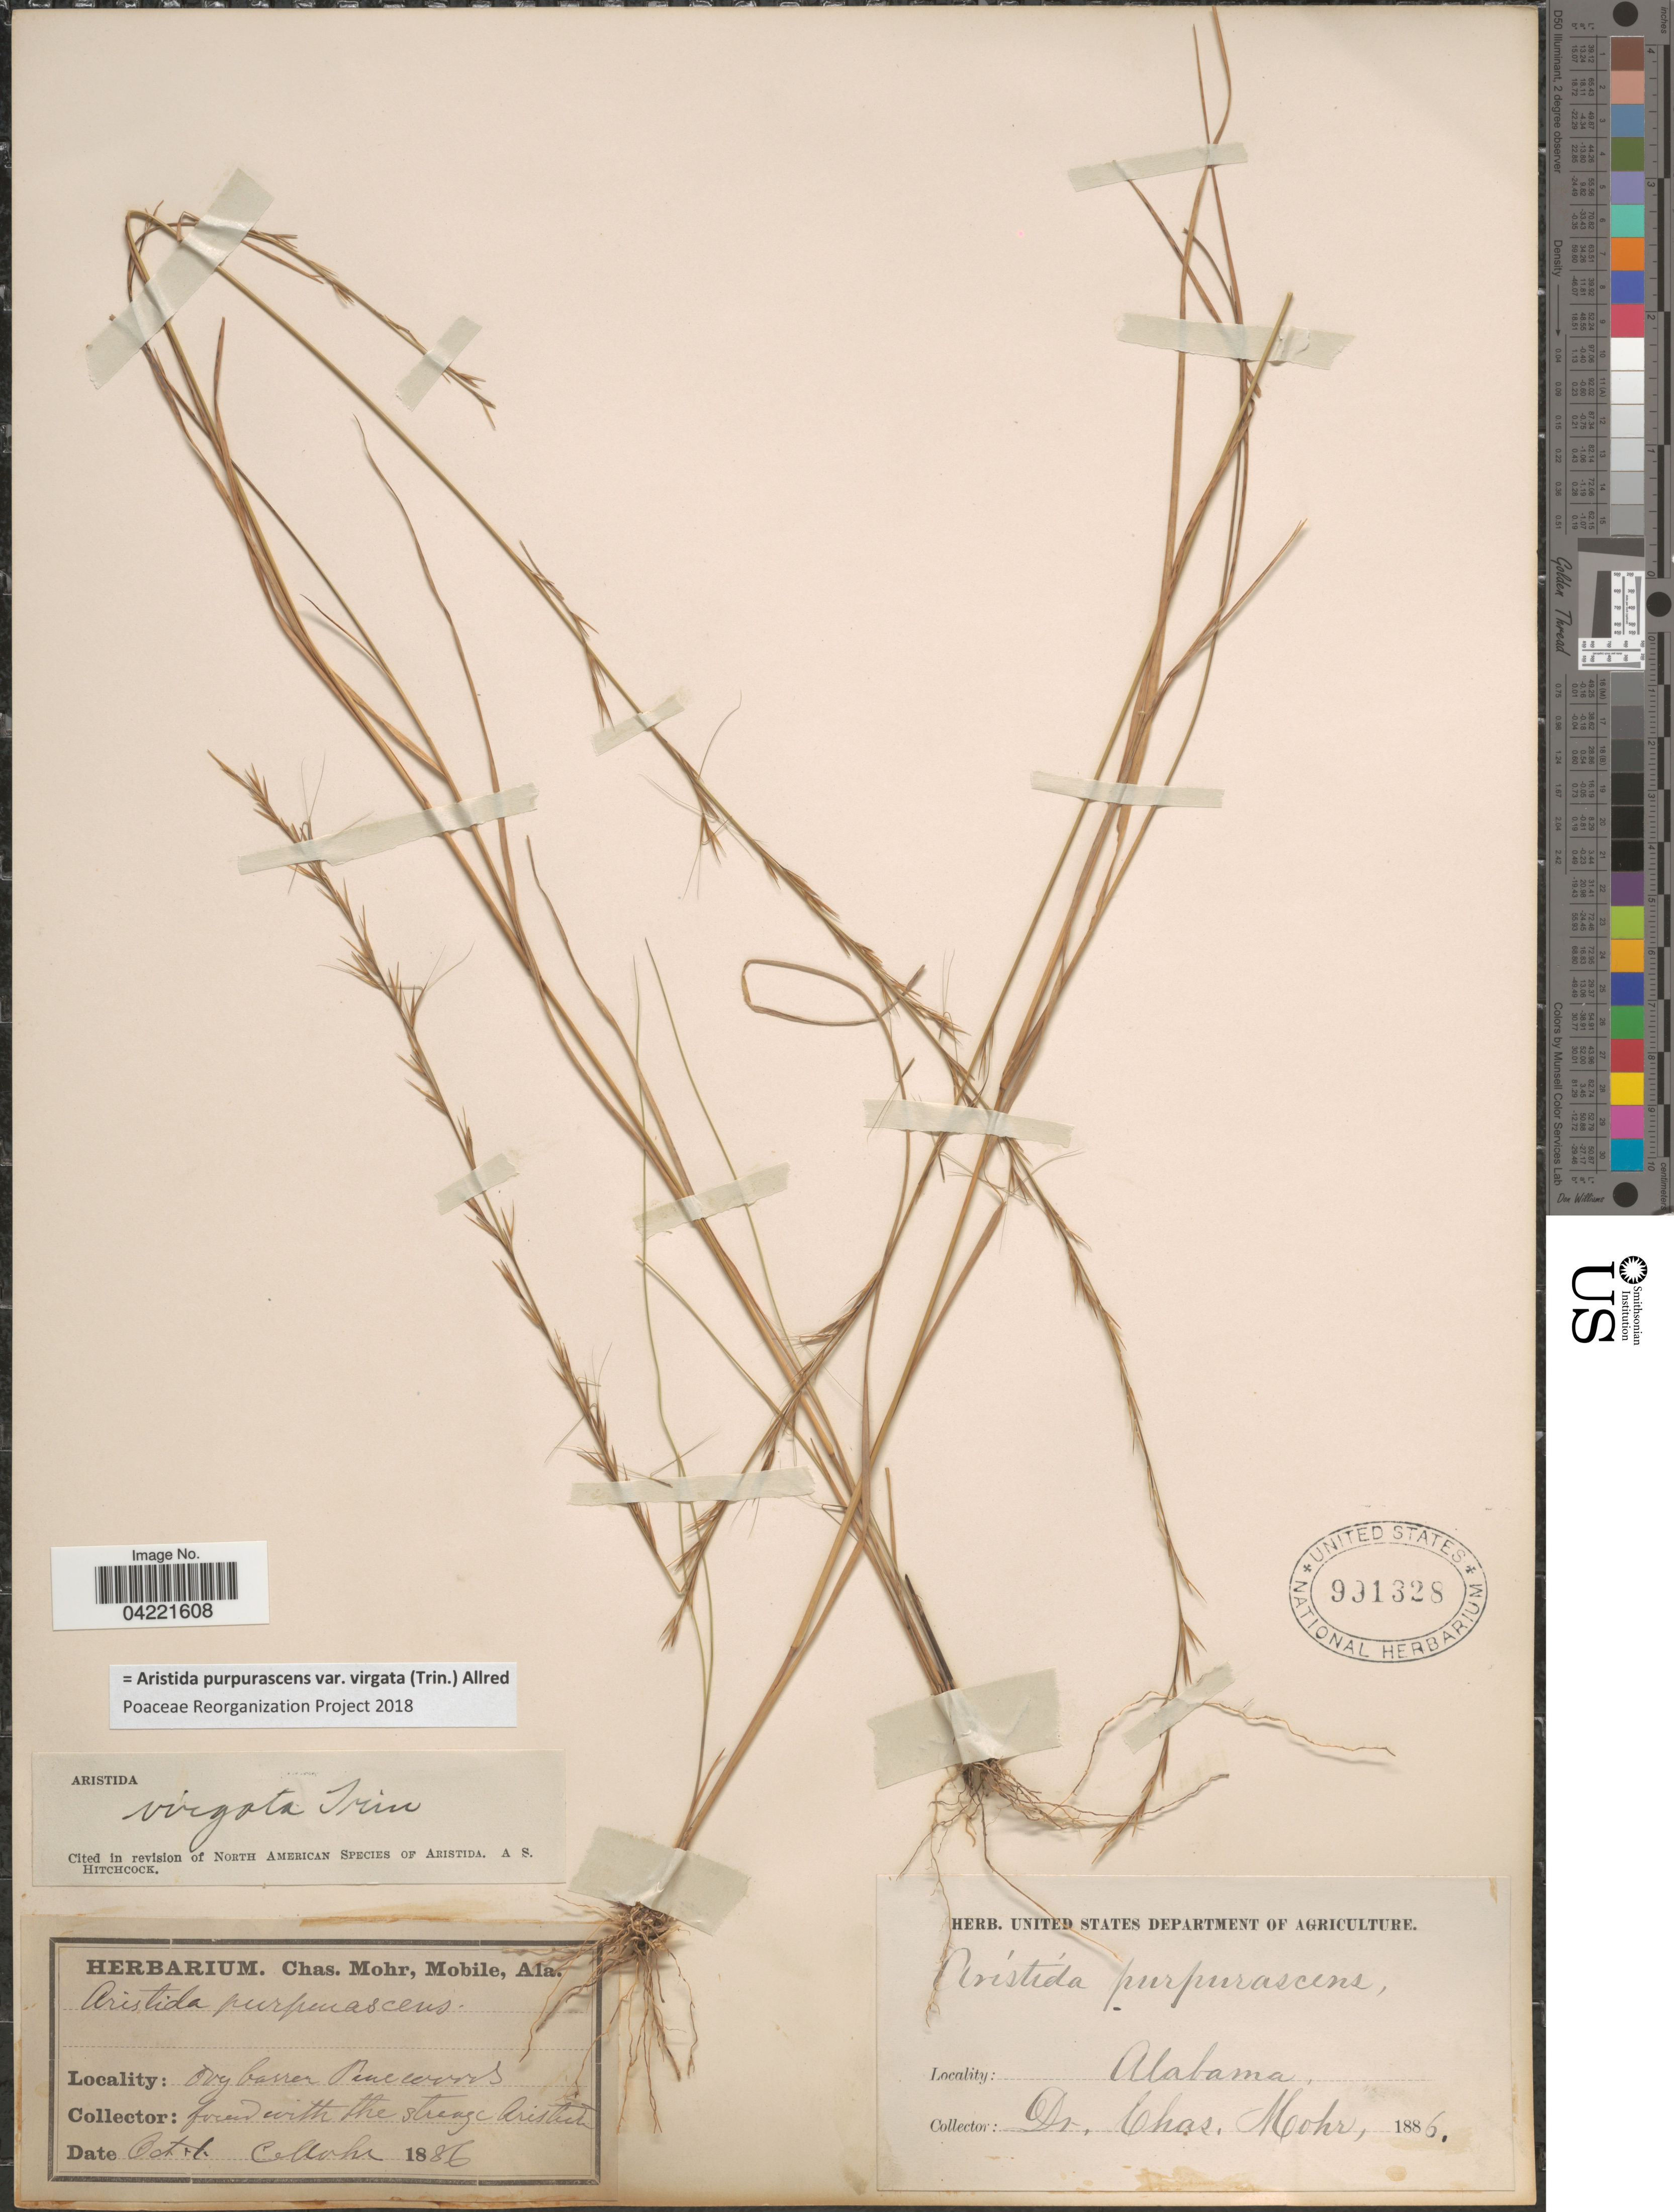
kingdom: Plantae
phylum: Tracheophyta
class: Liliopsida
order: Poales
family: Poaceae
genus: Aristida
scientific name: Aristida purpurascens var. virgata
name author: (Trin.) Allred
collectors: Mohr, C. T. (herbarium)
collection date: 1886-10-01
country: United States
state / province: Alabama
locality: Dry barren. Pine woods.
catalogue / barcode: US 991328